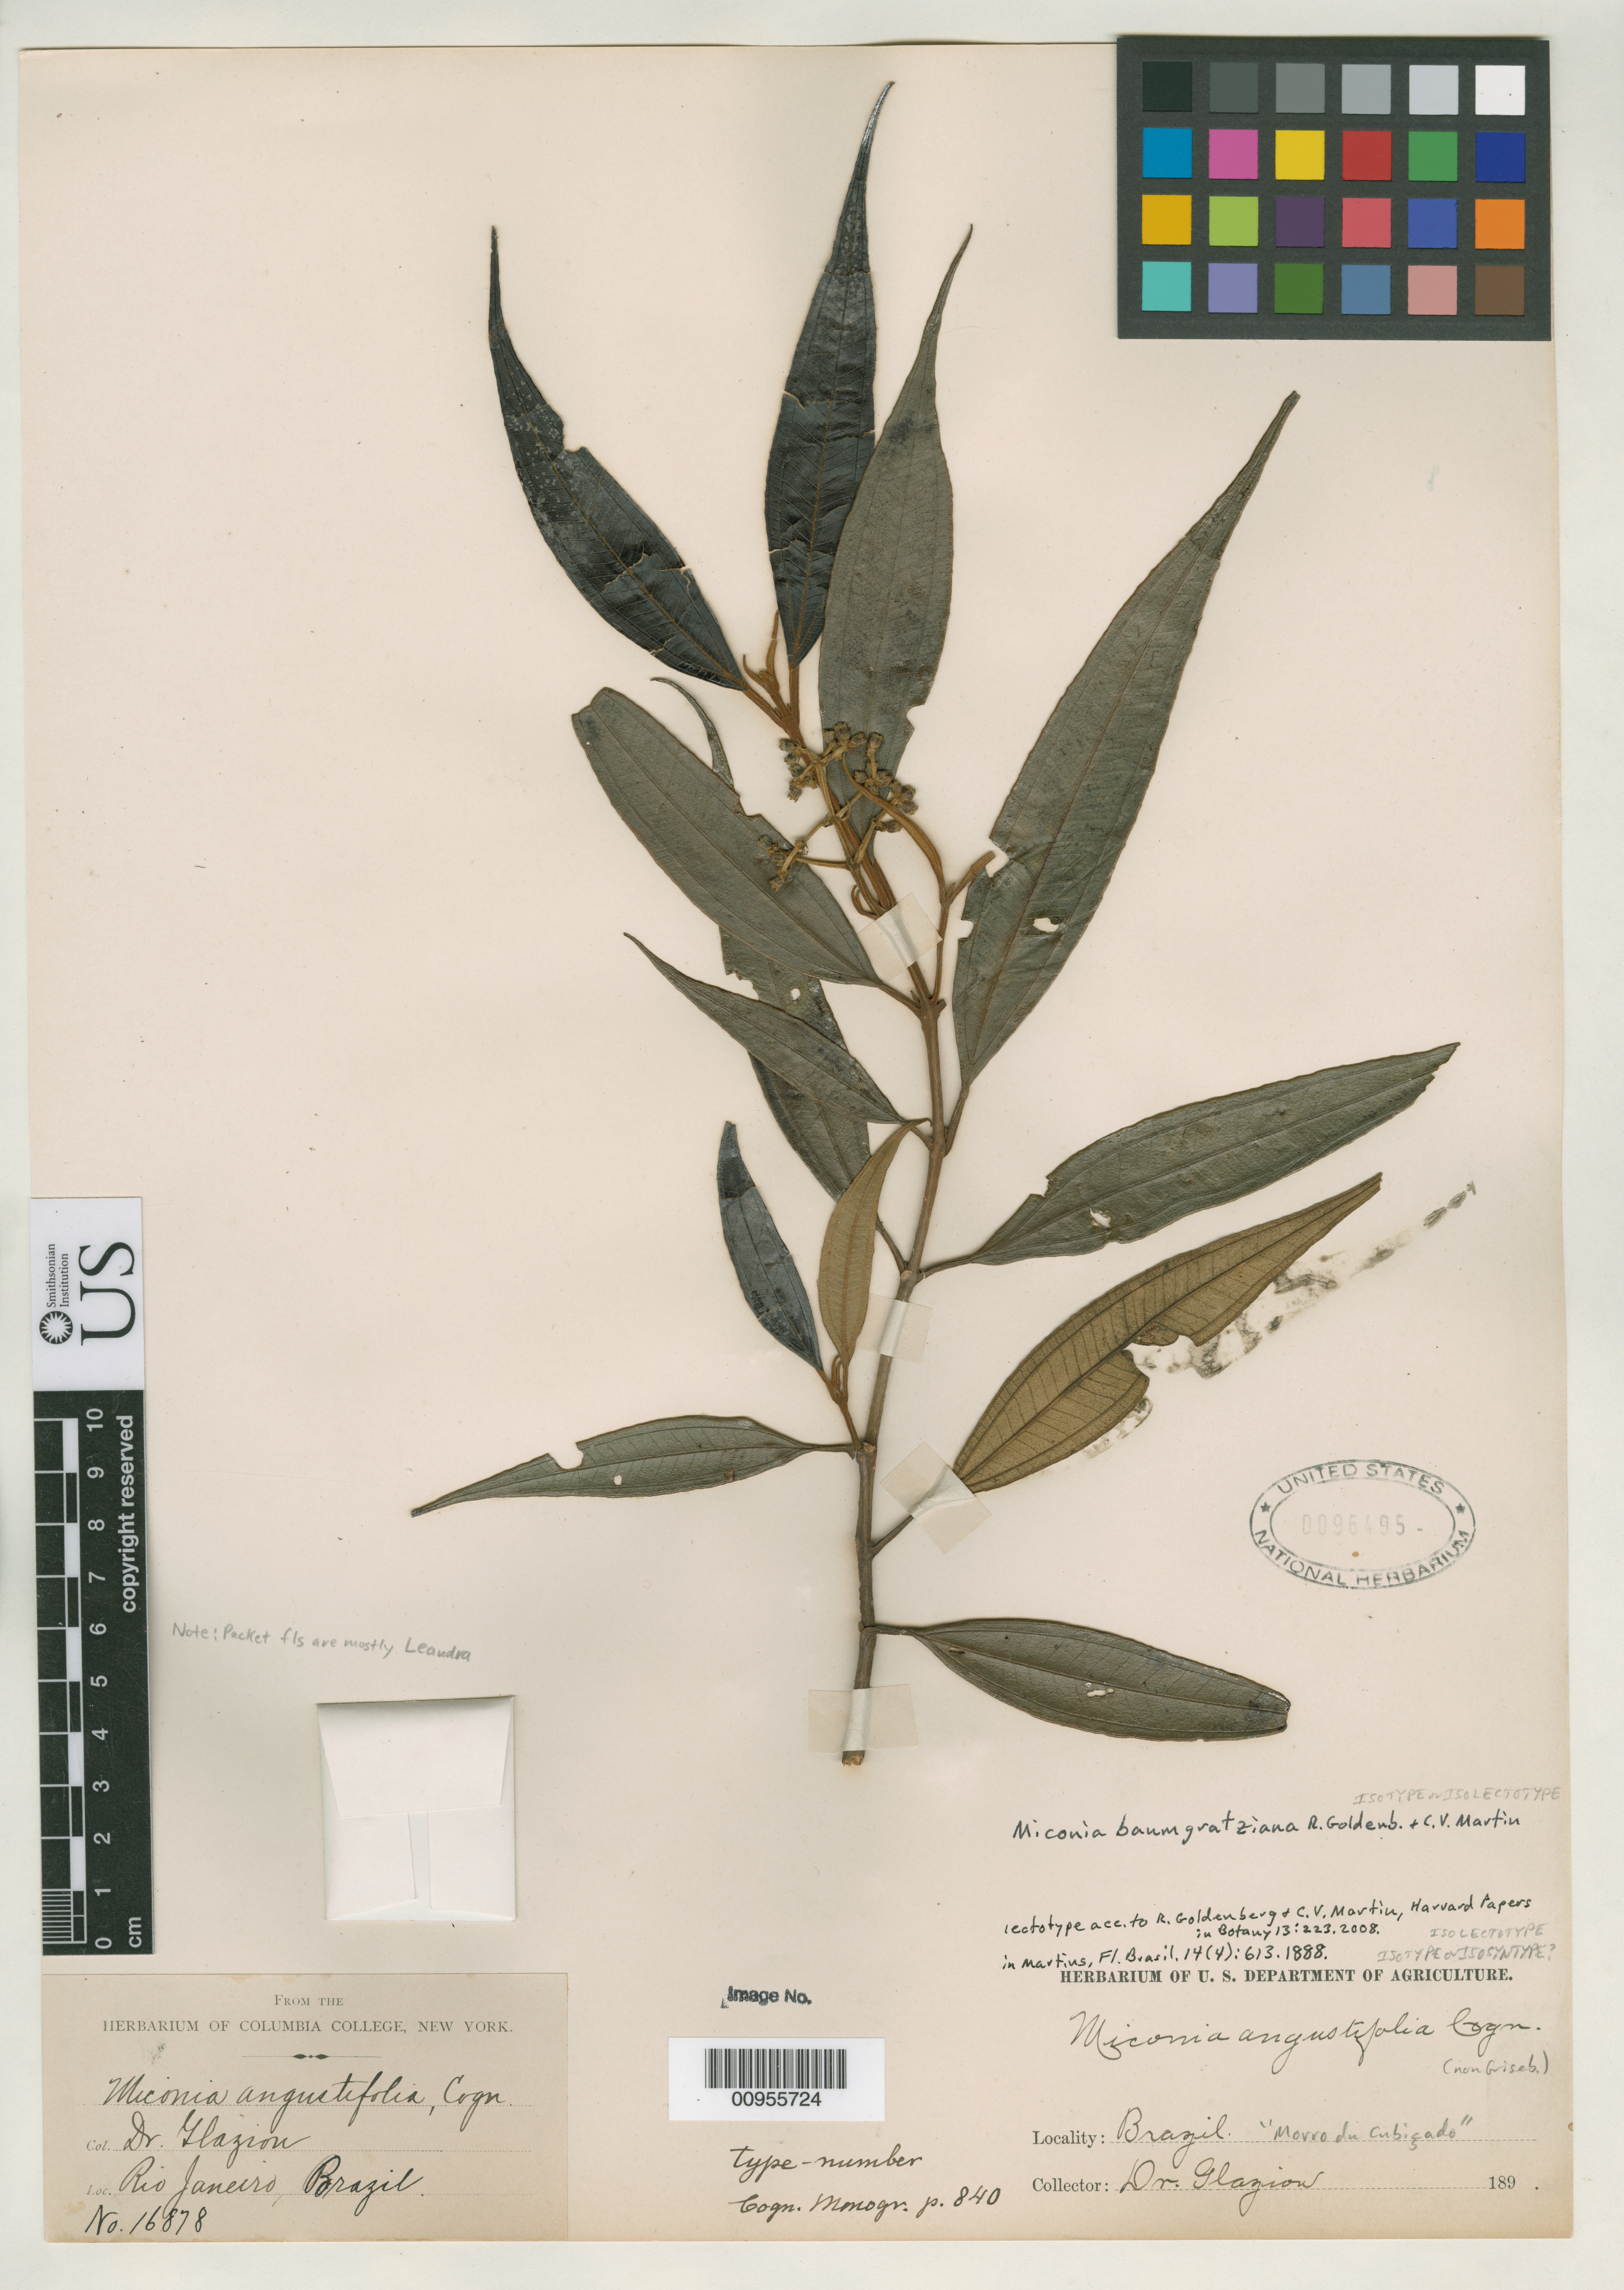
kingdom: Plantae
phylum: Tracheophyta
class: Magnoliopsida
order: Myrtales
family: Melastomataceae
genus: Miconia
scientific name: Miconia angustifolia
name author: Cogn. in Mart.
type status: Isolectotype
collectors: A. F. M. Glaziou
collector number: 16878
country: Brazil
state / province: Rio de Janeiro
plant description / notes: Later homonym of Miconia angustifolia (Sw.) Griseb.; Also a type of Miconia baumgratziana R. Goldenb. & C.V. Martin, nom. nov.; Replacement name for Miconia angustifolia Cogn., non M. angustifolia (Sw.) Griseb.; Also a type of Miconia angustifolia Cogn., nom. illeg. non M. angustifolia (Sw.) Griseb.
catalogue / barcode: US 96495